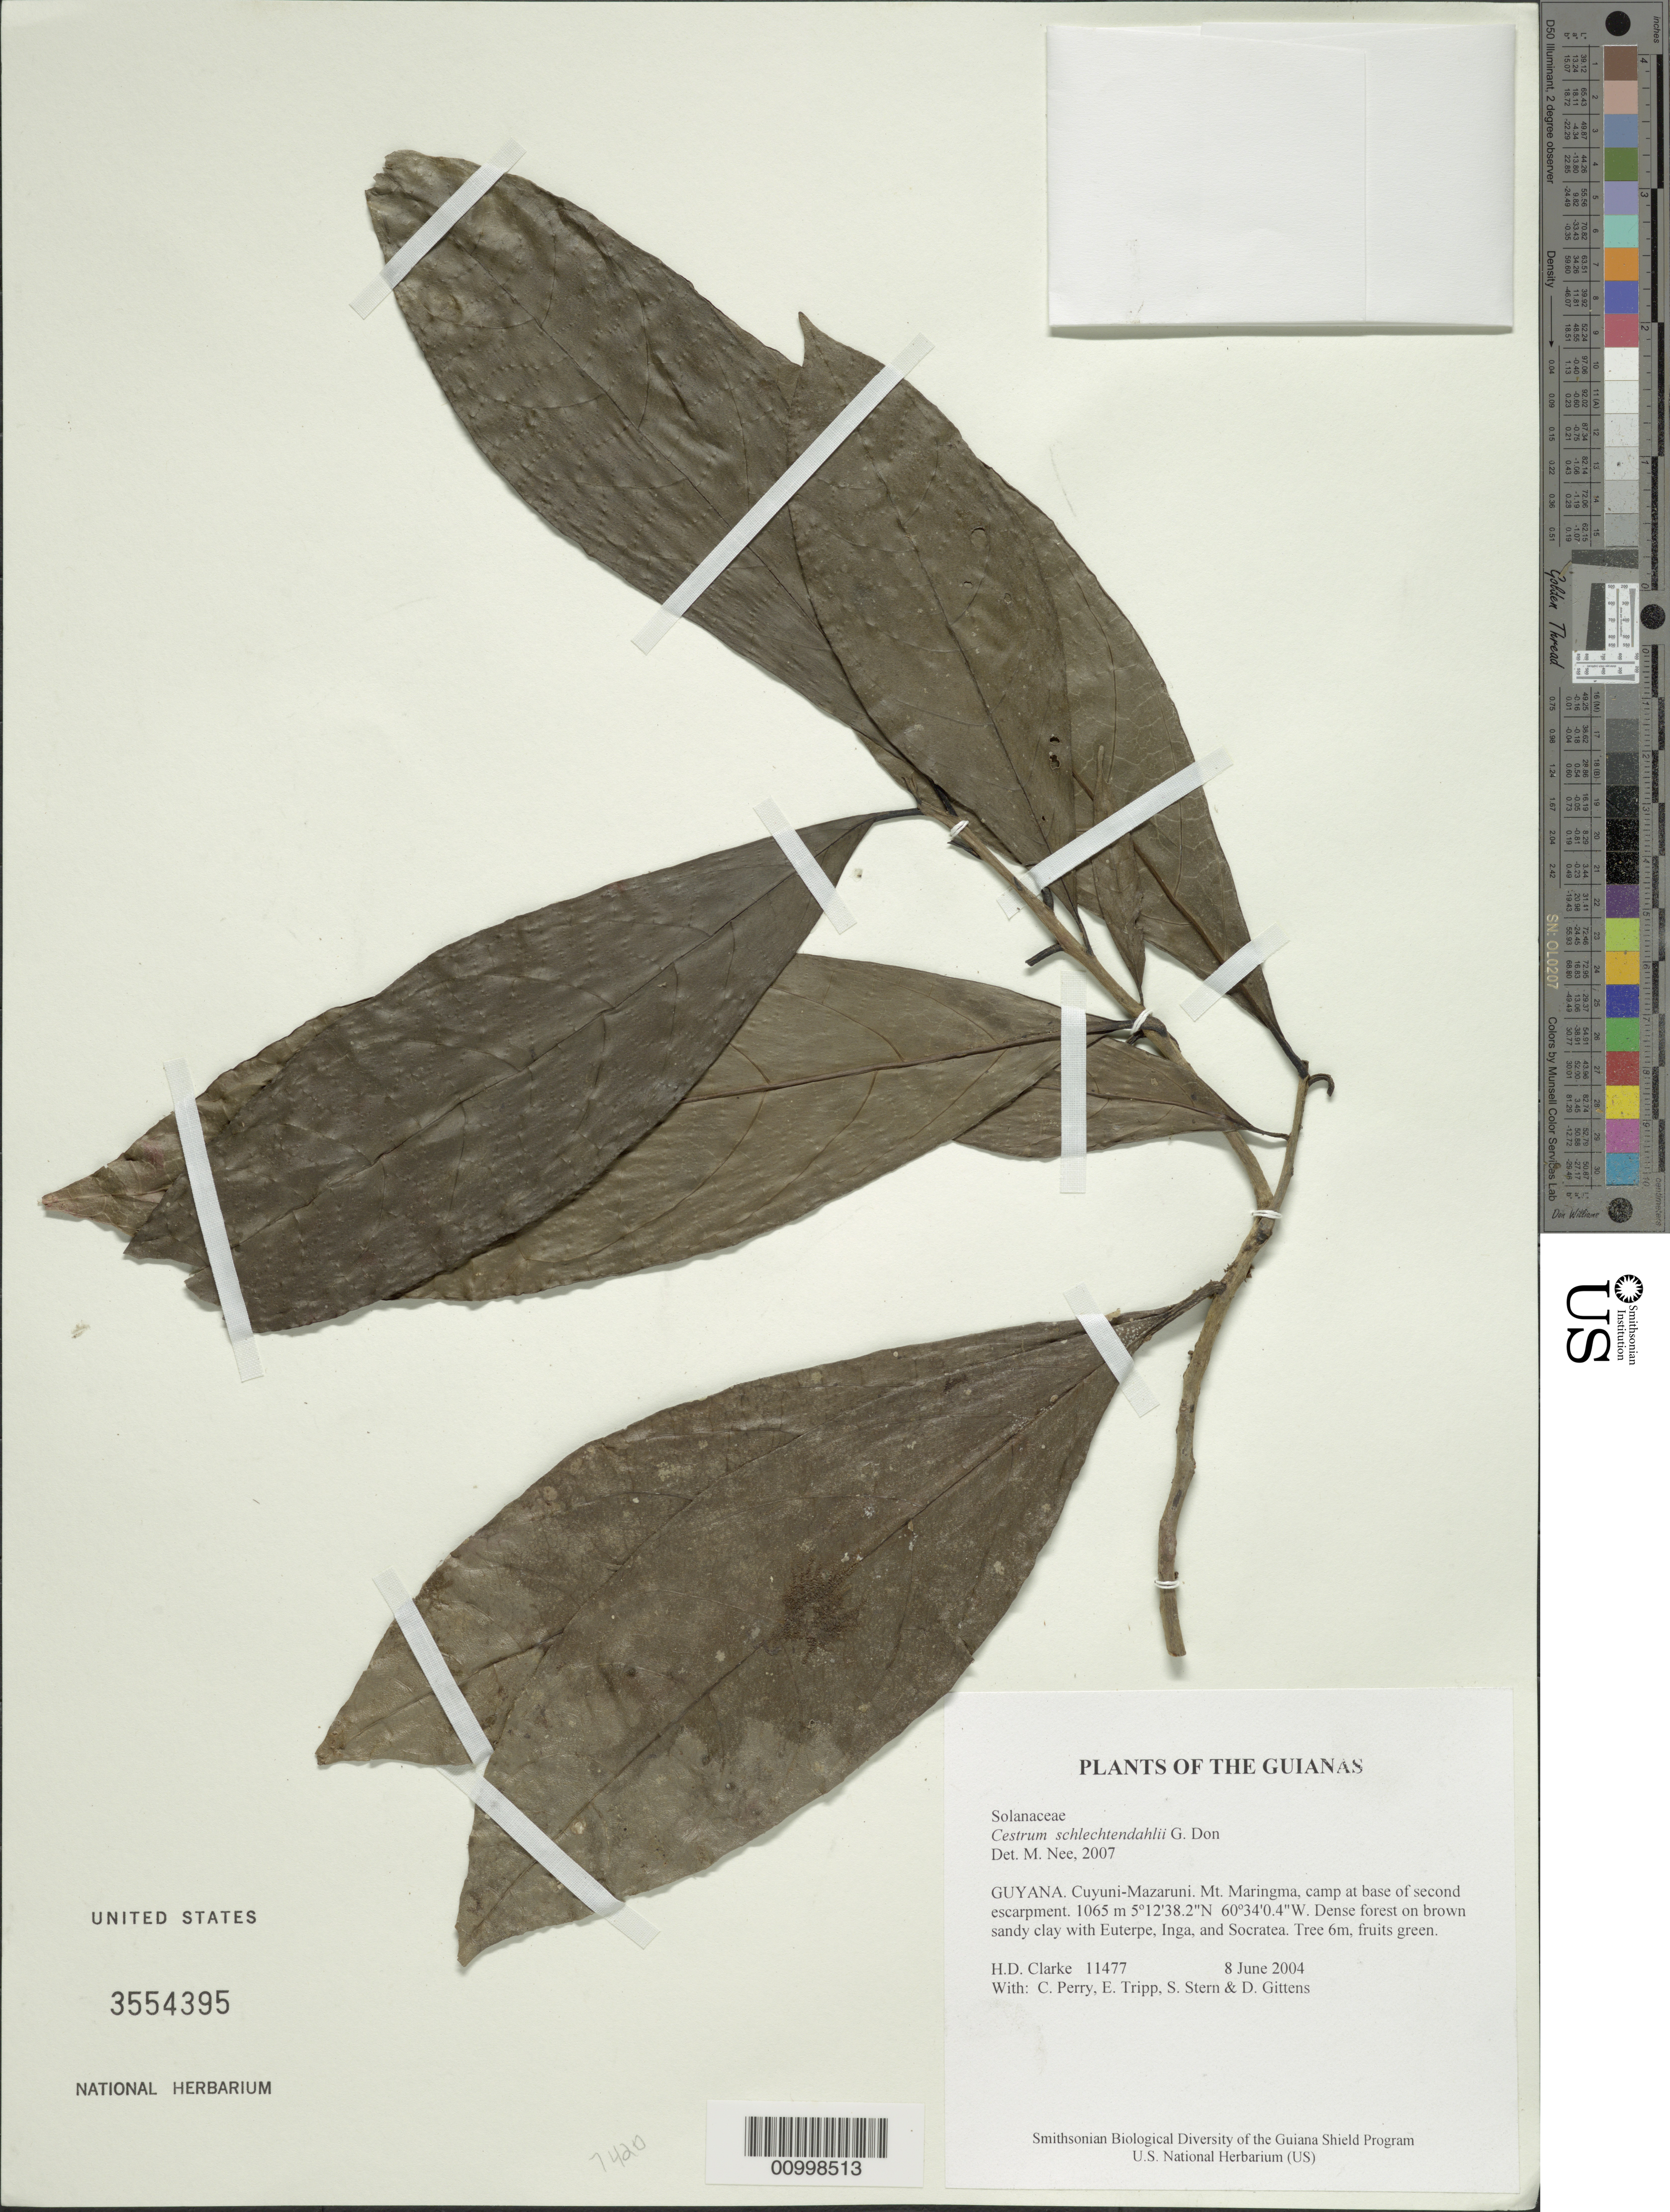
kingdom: Plantae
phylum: Tracheophyta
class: Magnoliopsida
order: Solanales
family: Solanaceae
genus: Cestrum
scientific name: Cestrum schlechtendahlii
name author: G. Don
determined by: Nee, Michael H.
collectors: H. D. Clarke, C. Perry, E. Tripp, S. R. Stern & D. Gittens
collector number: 11477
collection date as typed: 8 June 2004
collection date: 2004-06-08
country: Guyana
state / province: Cuyuni-Mazaruni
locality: Mt. Maringma, camp at base of second escarpment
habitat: Dense forest on brown sandy clay with Euterpe, Inga, and Socratea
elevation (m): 1065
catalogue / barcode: US 3554395